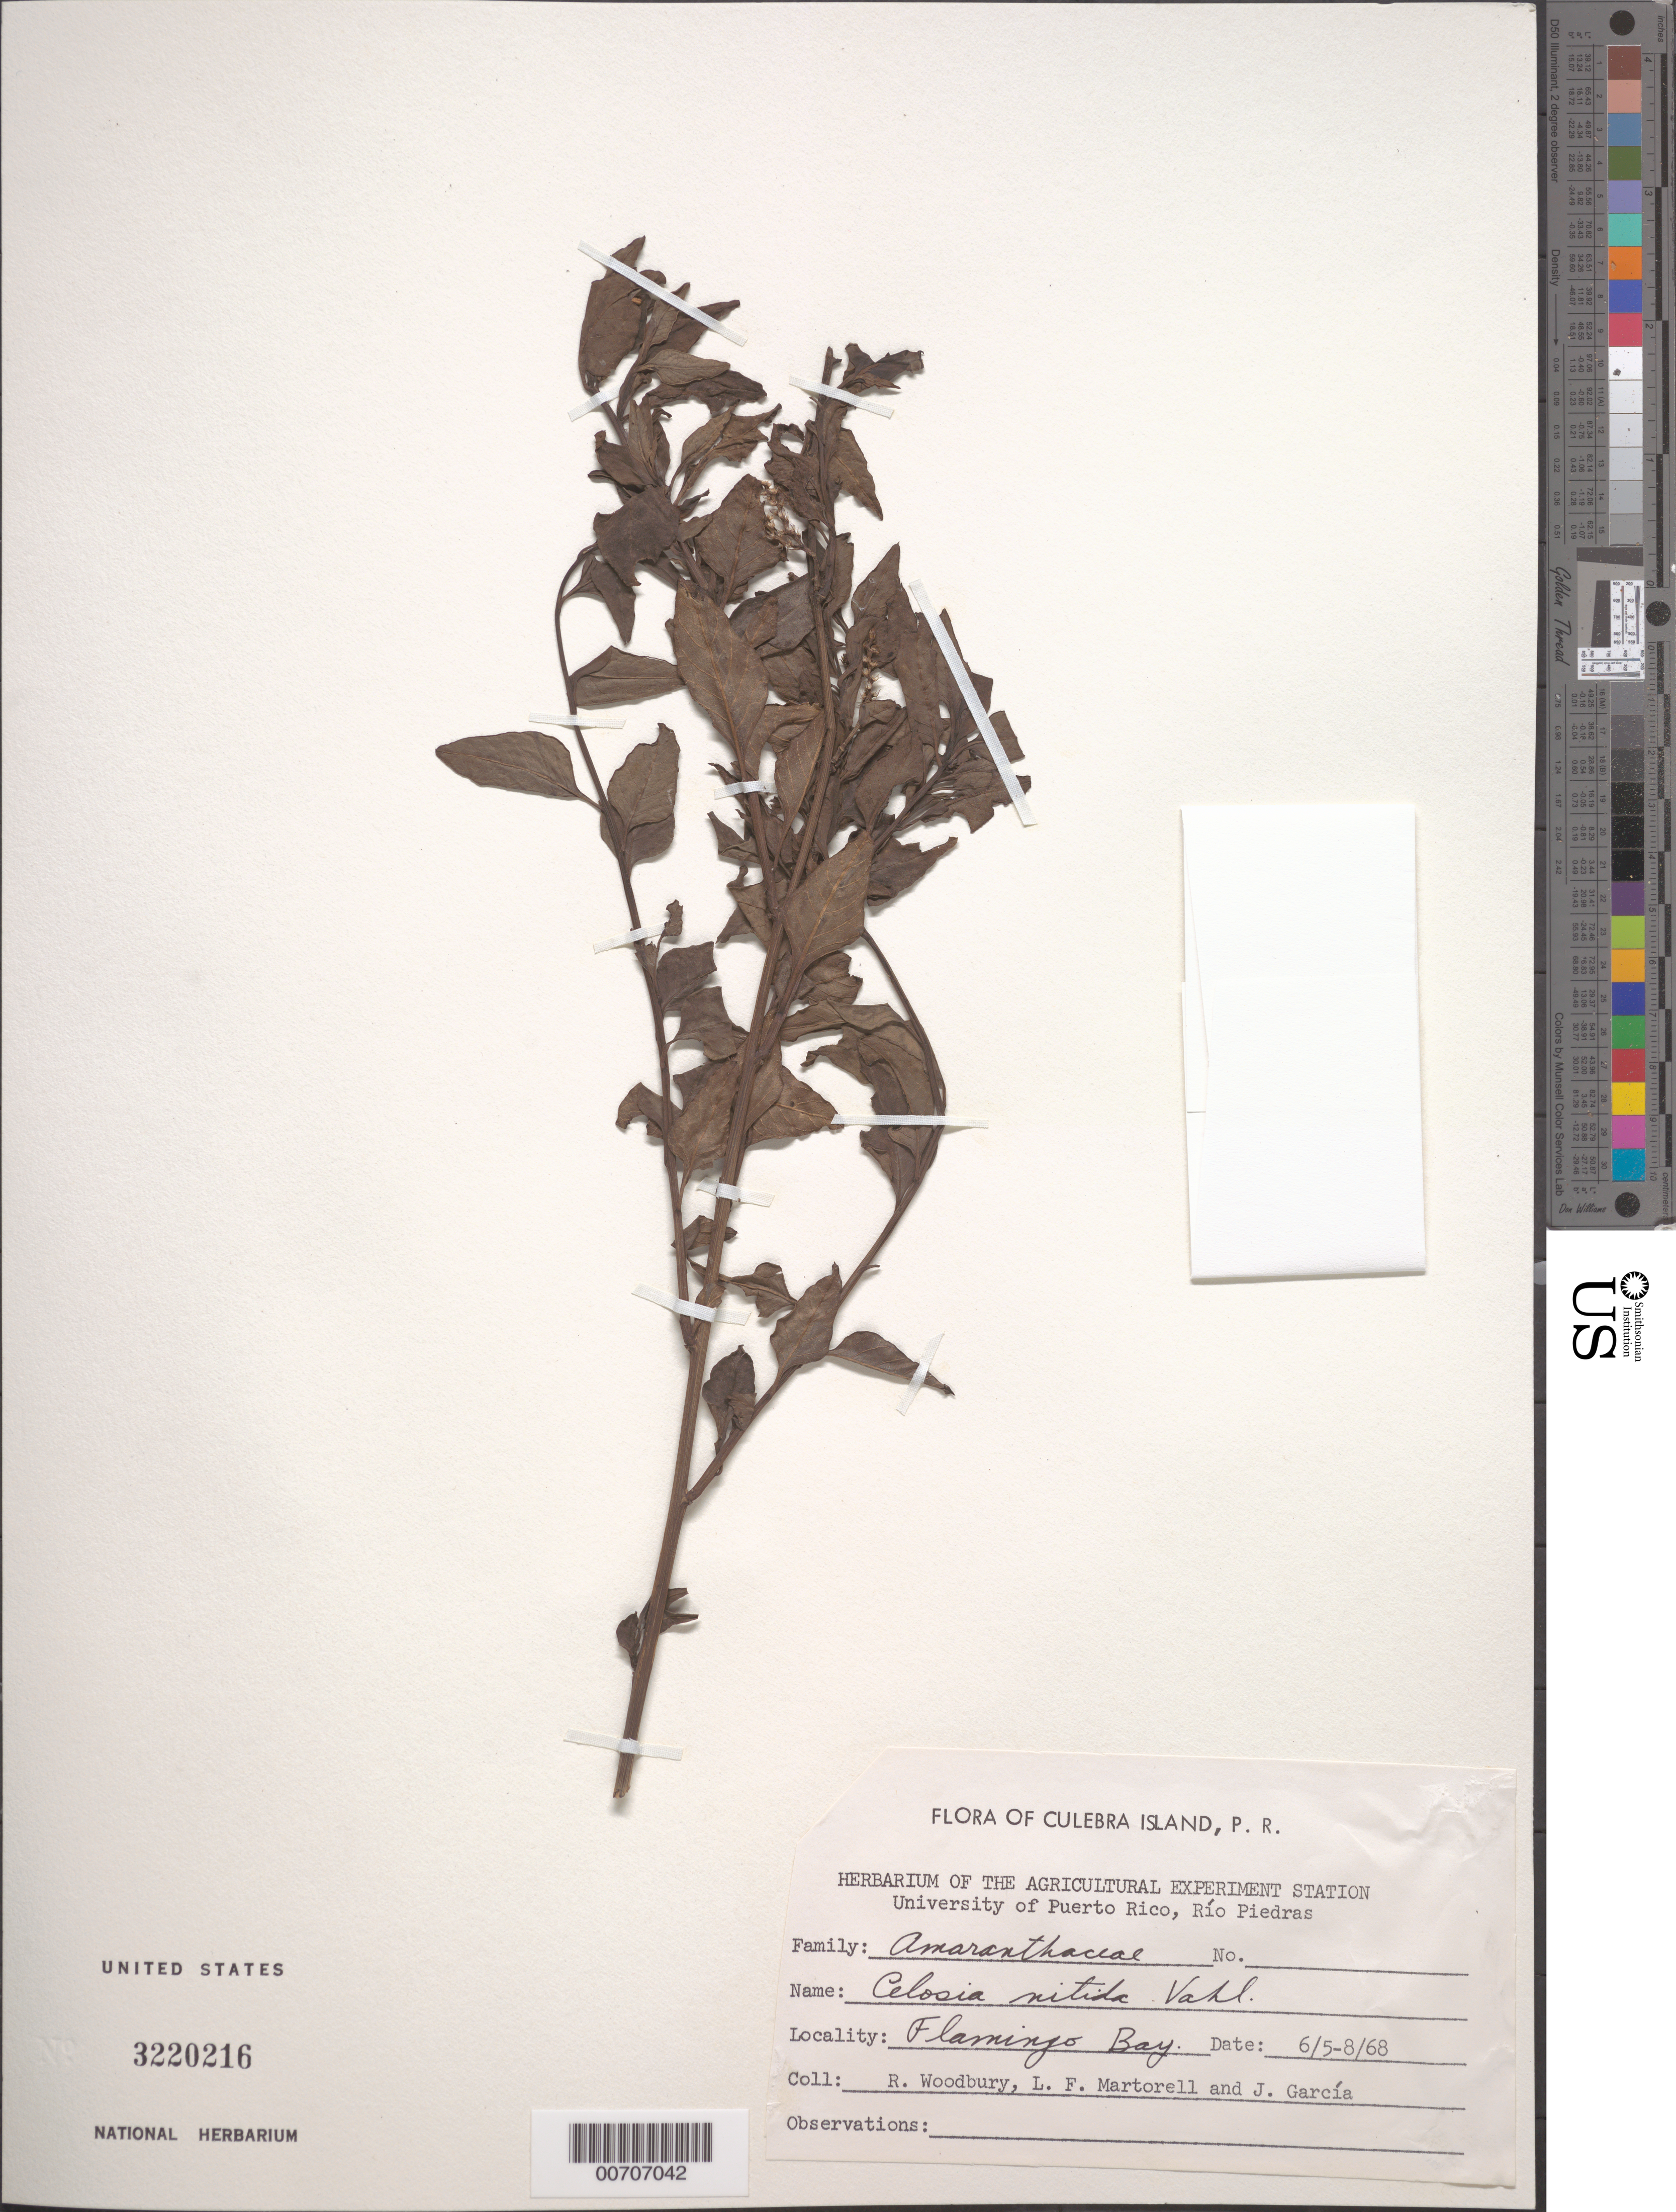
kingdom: Plantae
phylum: Tracheophyta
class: Magnoliopsida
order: Caryophyllales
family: Amaranthaceae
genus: Celosia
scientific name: Celosia nitida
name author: Vahl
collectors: R. O. Woodbury, L. Martorell & J. C. García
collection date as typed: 05 Jun 1968 to 08 Jun 1968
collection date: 1968-06-05/1968-06-08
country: Puerto Rico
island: Culebra Island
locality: Flamingo Bay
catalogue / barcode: US 3220216